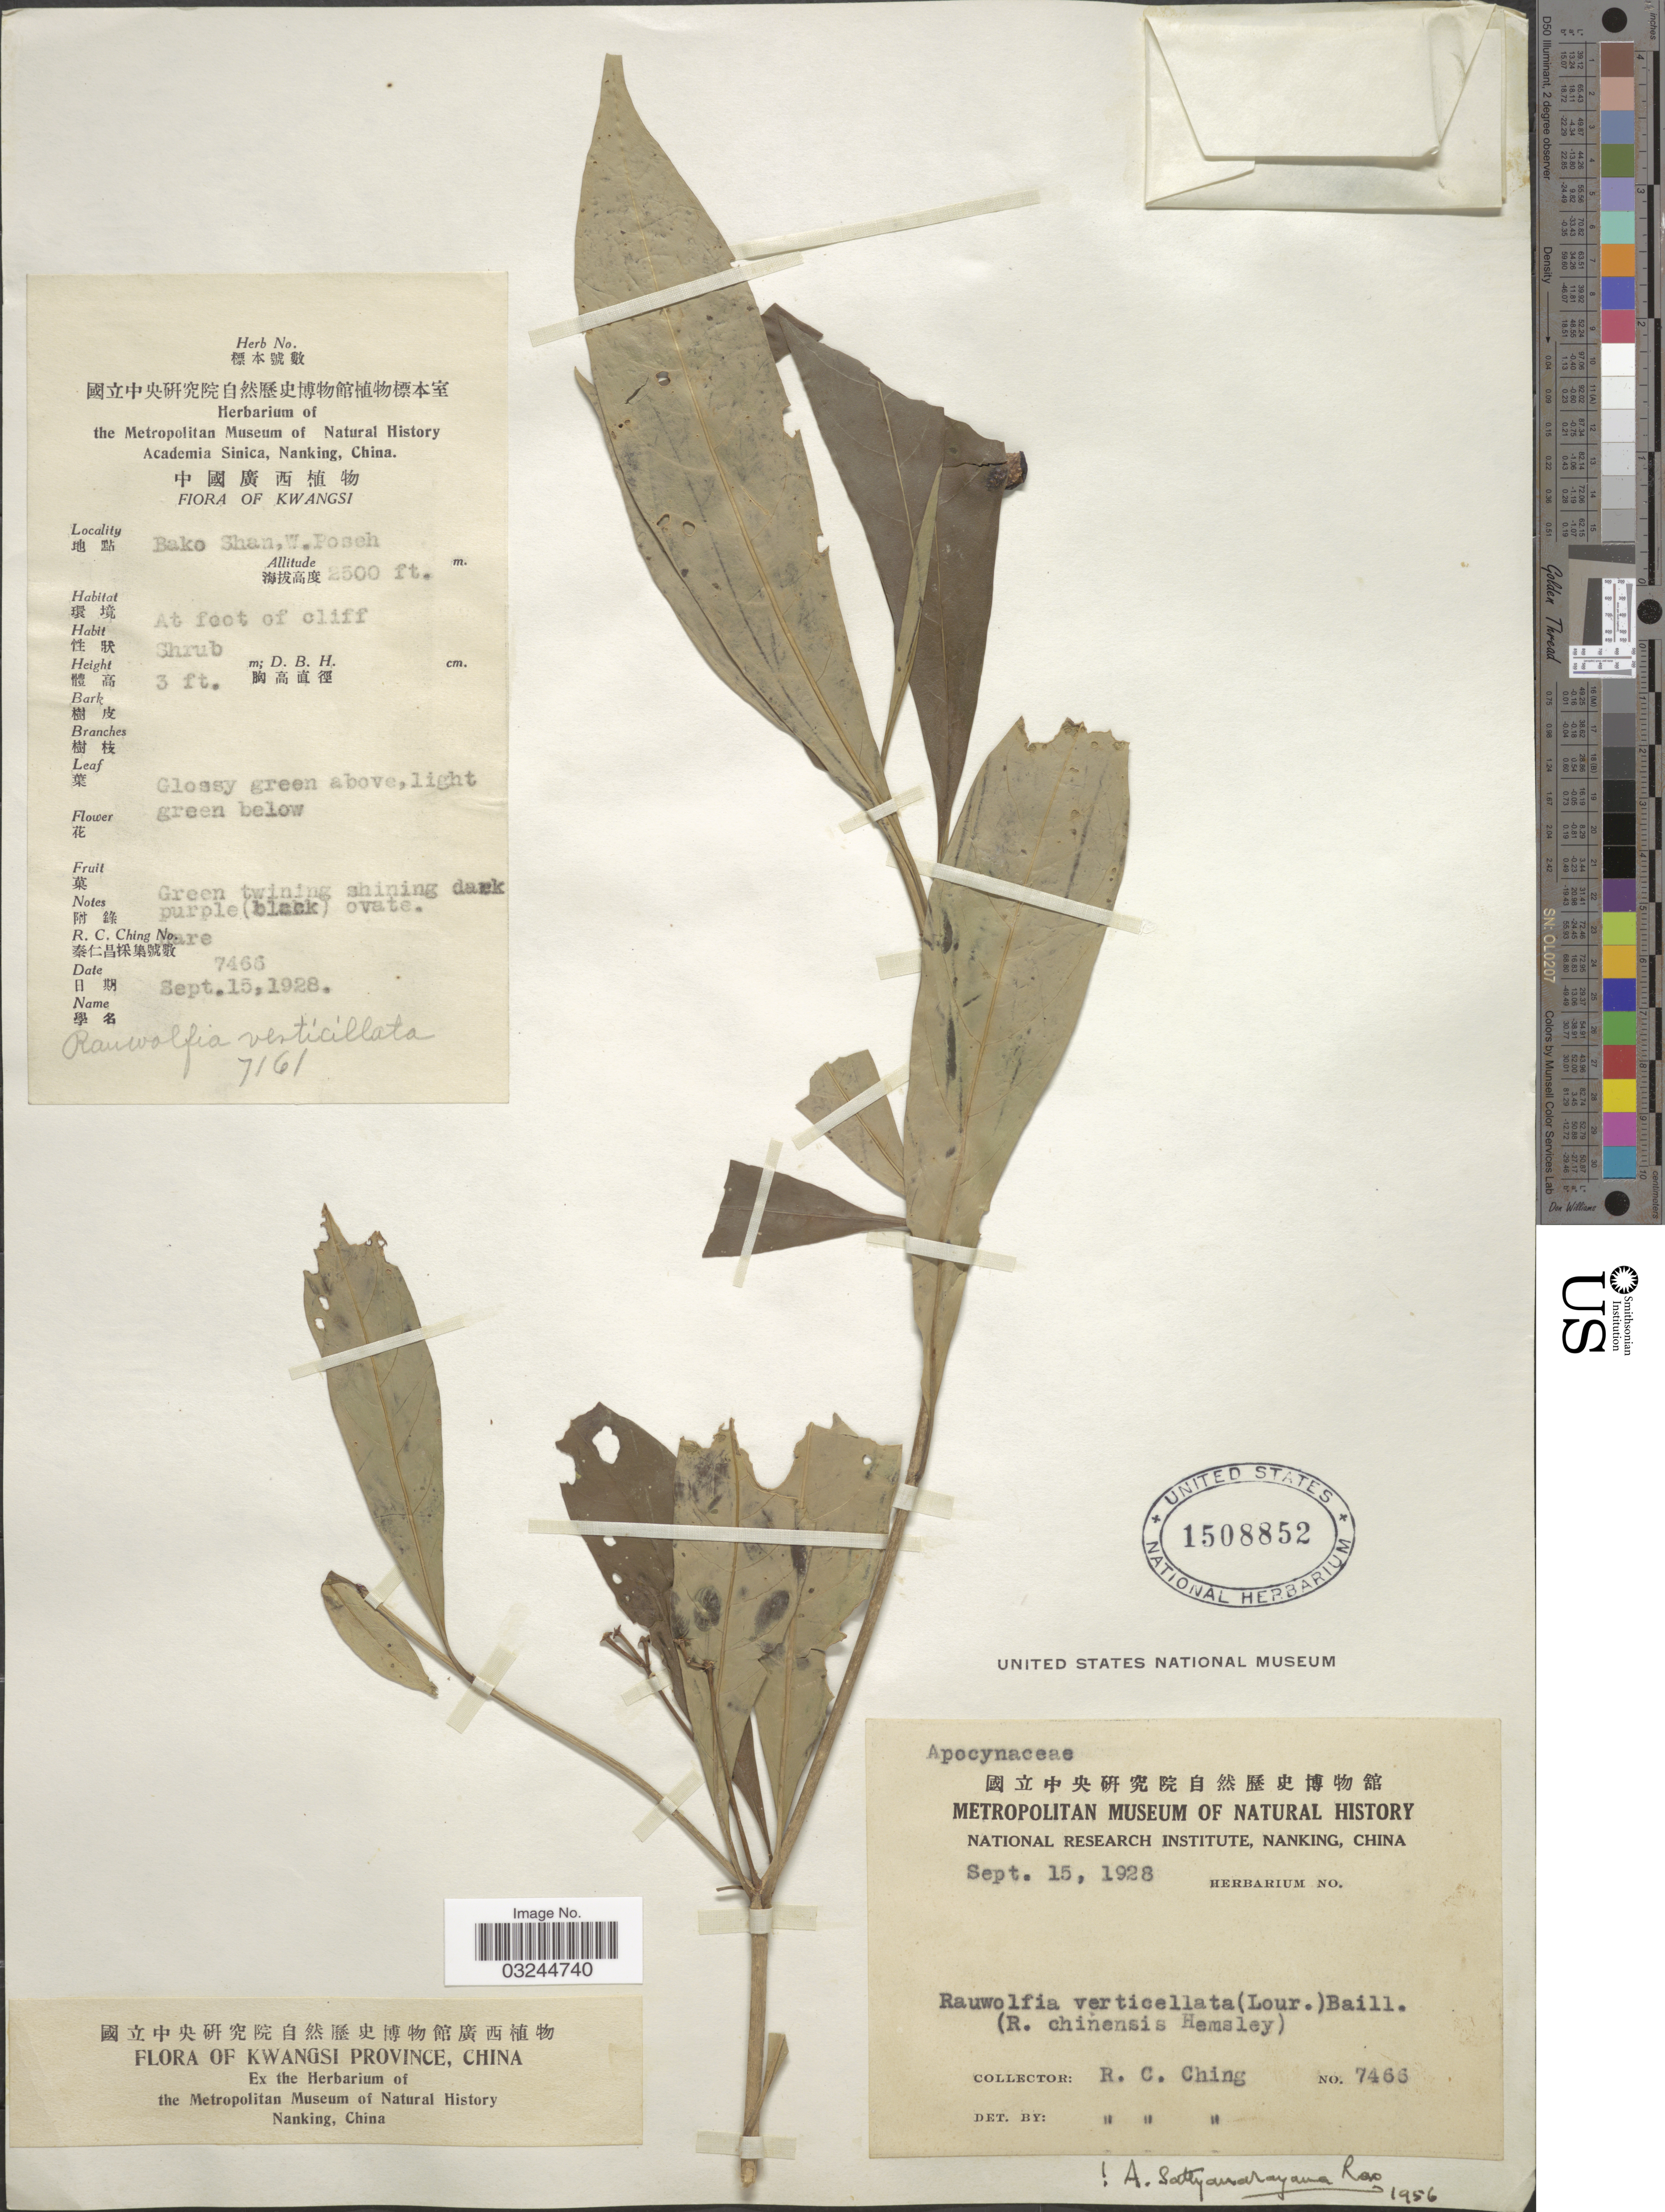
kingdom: Plantae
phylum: Tracheophyta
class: Magnoliopsida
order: Gentianales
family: Apocynaceae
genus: Rauvolfia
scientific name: Rauvolfia verticillata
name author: (Lour.) Baill.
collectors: R. C. Ching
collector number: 7466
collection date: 1928-09-15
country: China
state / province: Guangxi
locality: Kwangsi. Bako Shan, W. Posch. At foot of cliff.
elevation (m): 762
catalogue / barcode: US 1508852